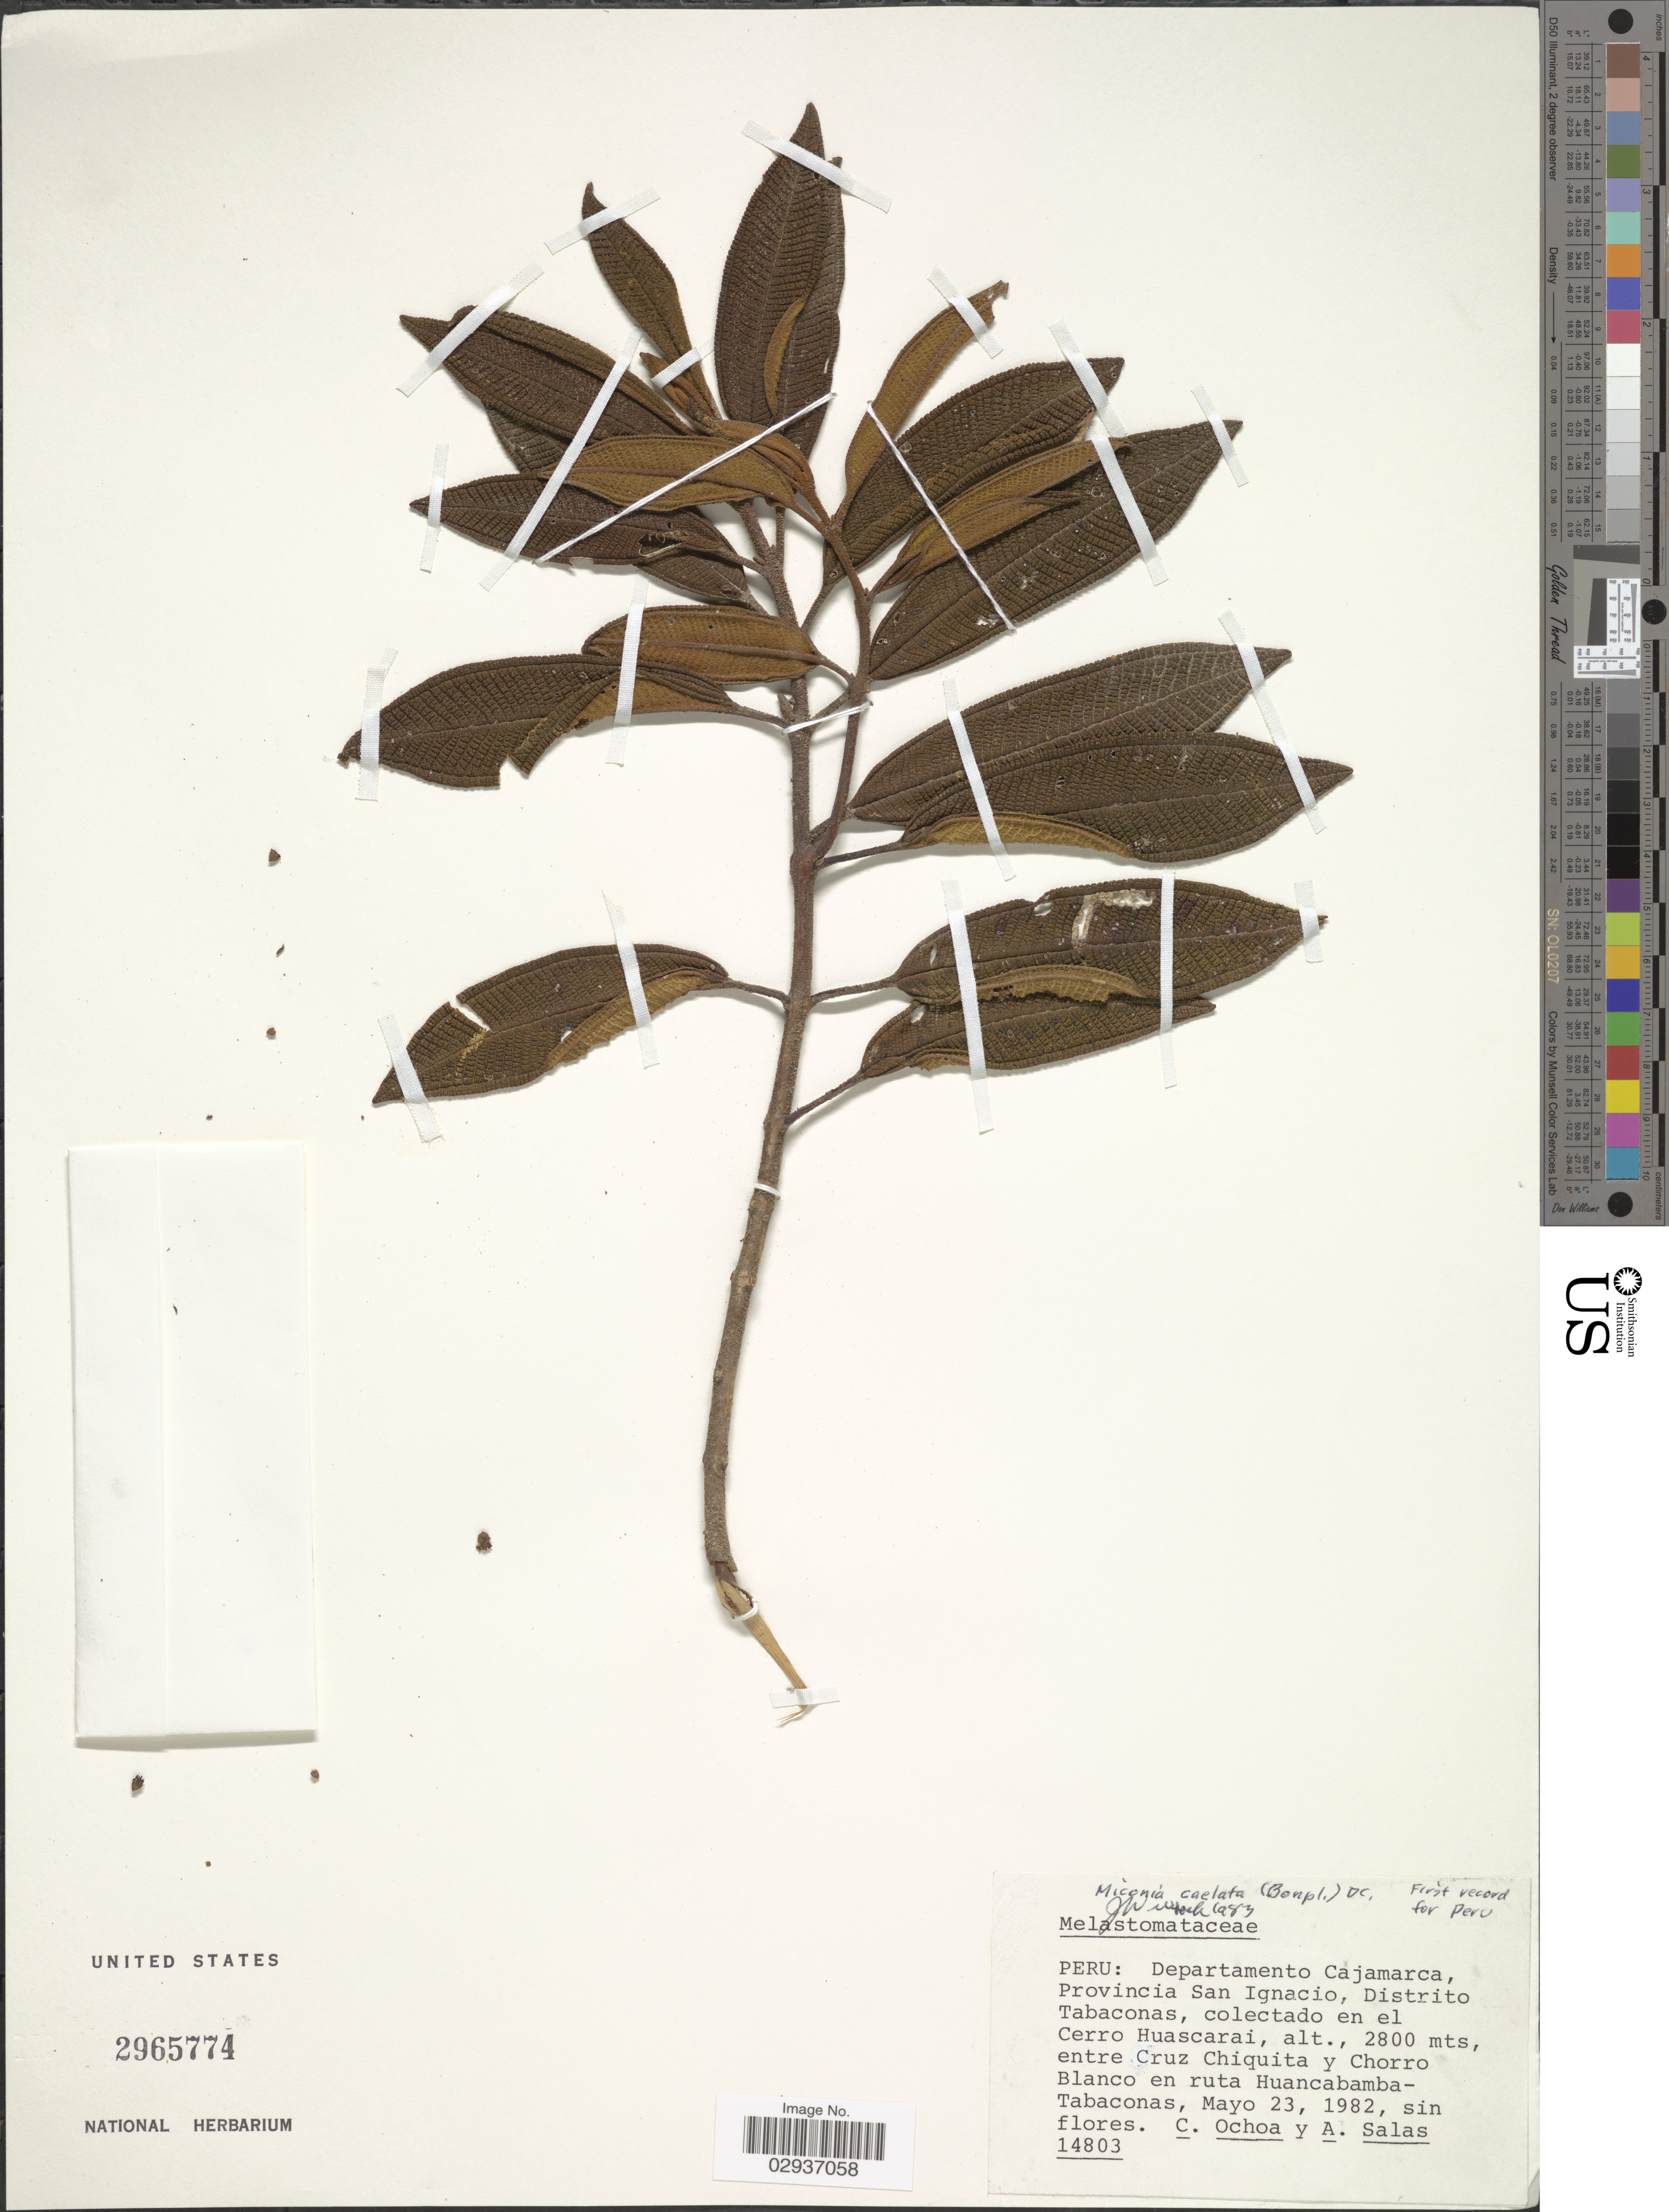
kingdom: Plantae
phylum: Tracheophyta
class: Magnoliopsida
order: Myrtales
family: Melastomataceae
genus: Miconia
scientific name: Miconia caelata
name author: (Bonpl.) DC.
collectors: C. Ochoa & A. Salas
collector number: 14803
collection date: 1982-05-23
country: Peru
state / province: Cajamarca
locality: Peru: Departamento Cajamarca, Provincia San Ignacio, Distrito Tabaconas, colectado en el Cerro Huascarai, entre Cruz Chiquita y Chorro Blanco en ruta Huancabamba-Tabaconas.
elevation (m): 2800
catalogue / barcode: US 2965774